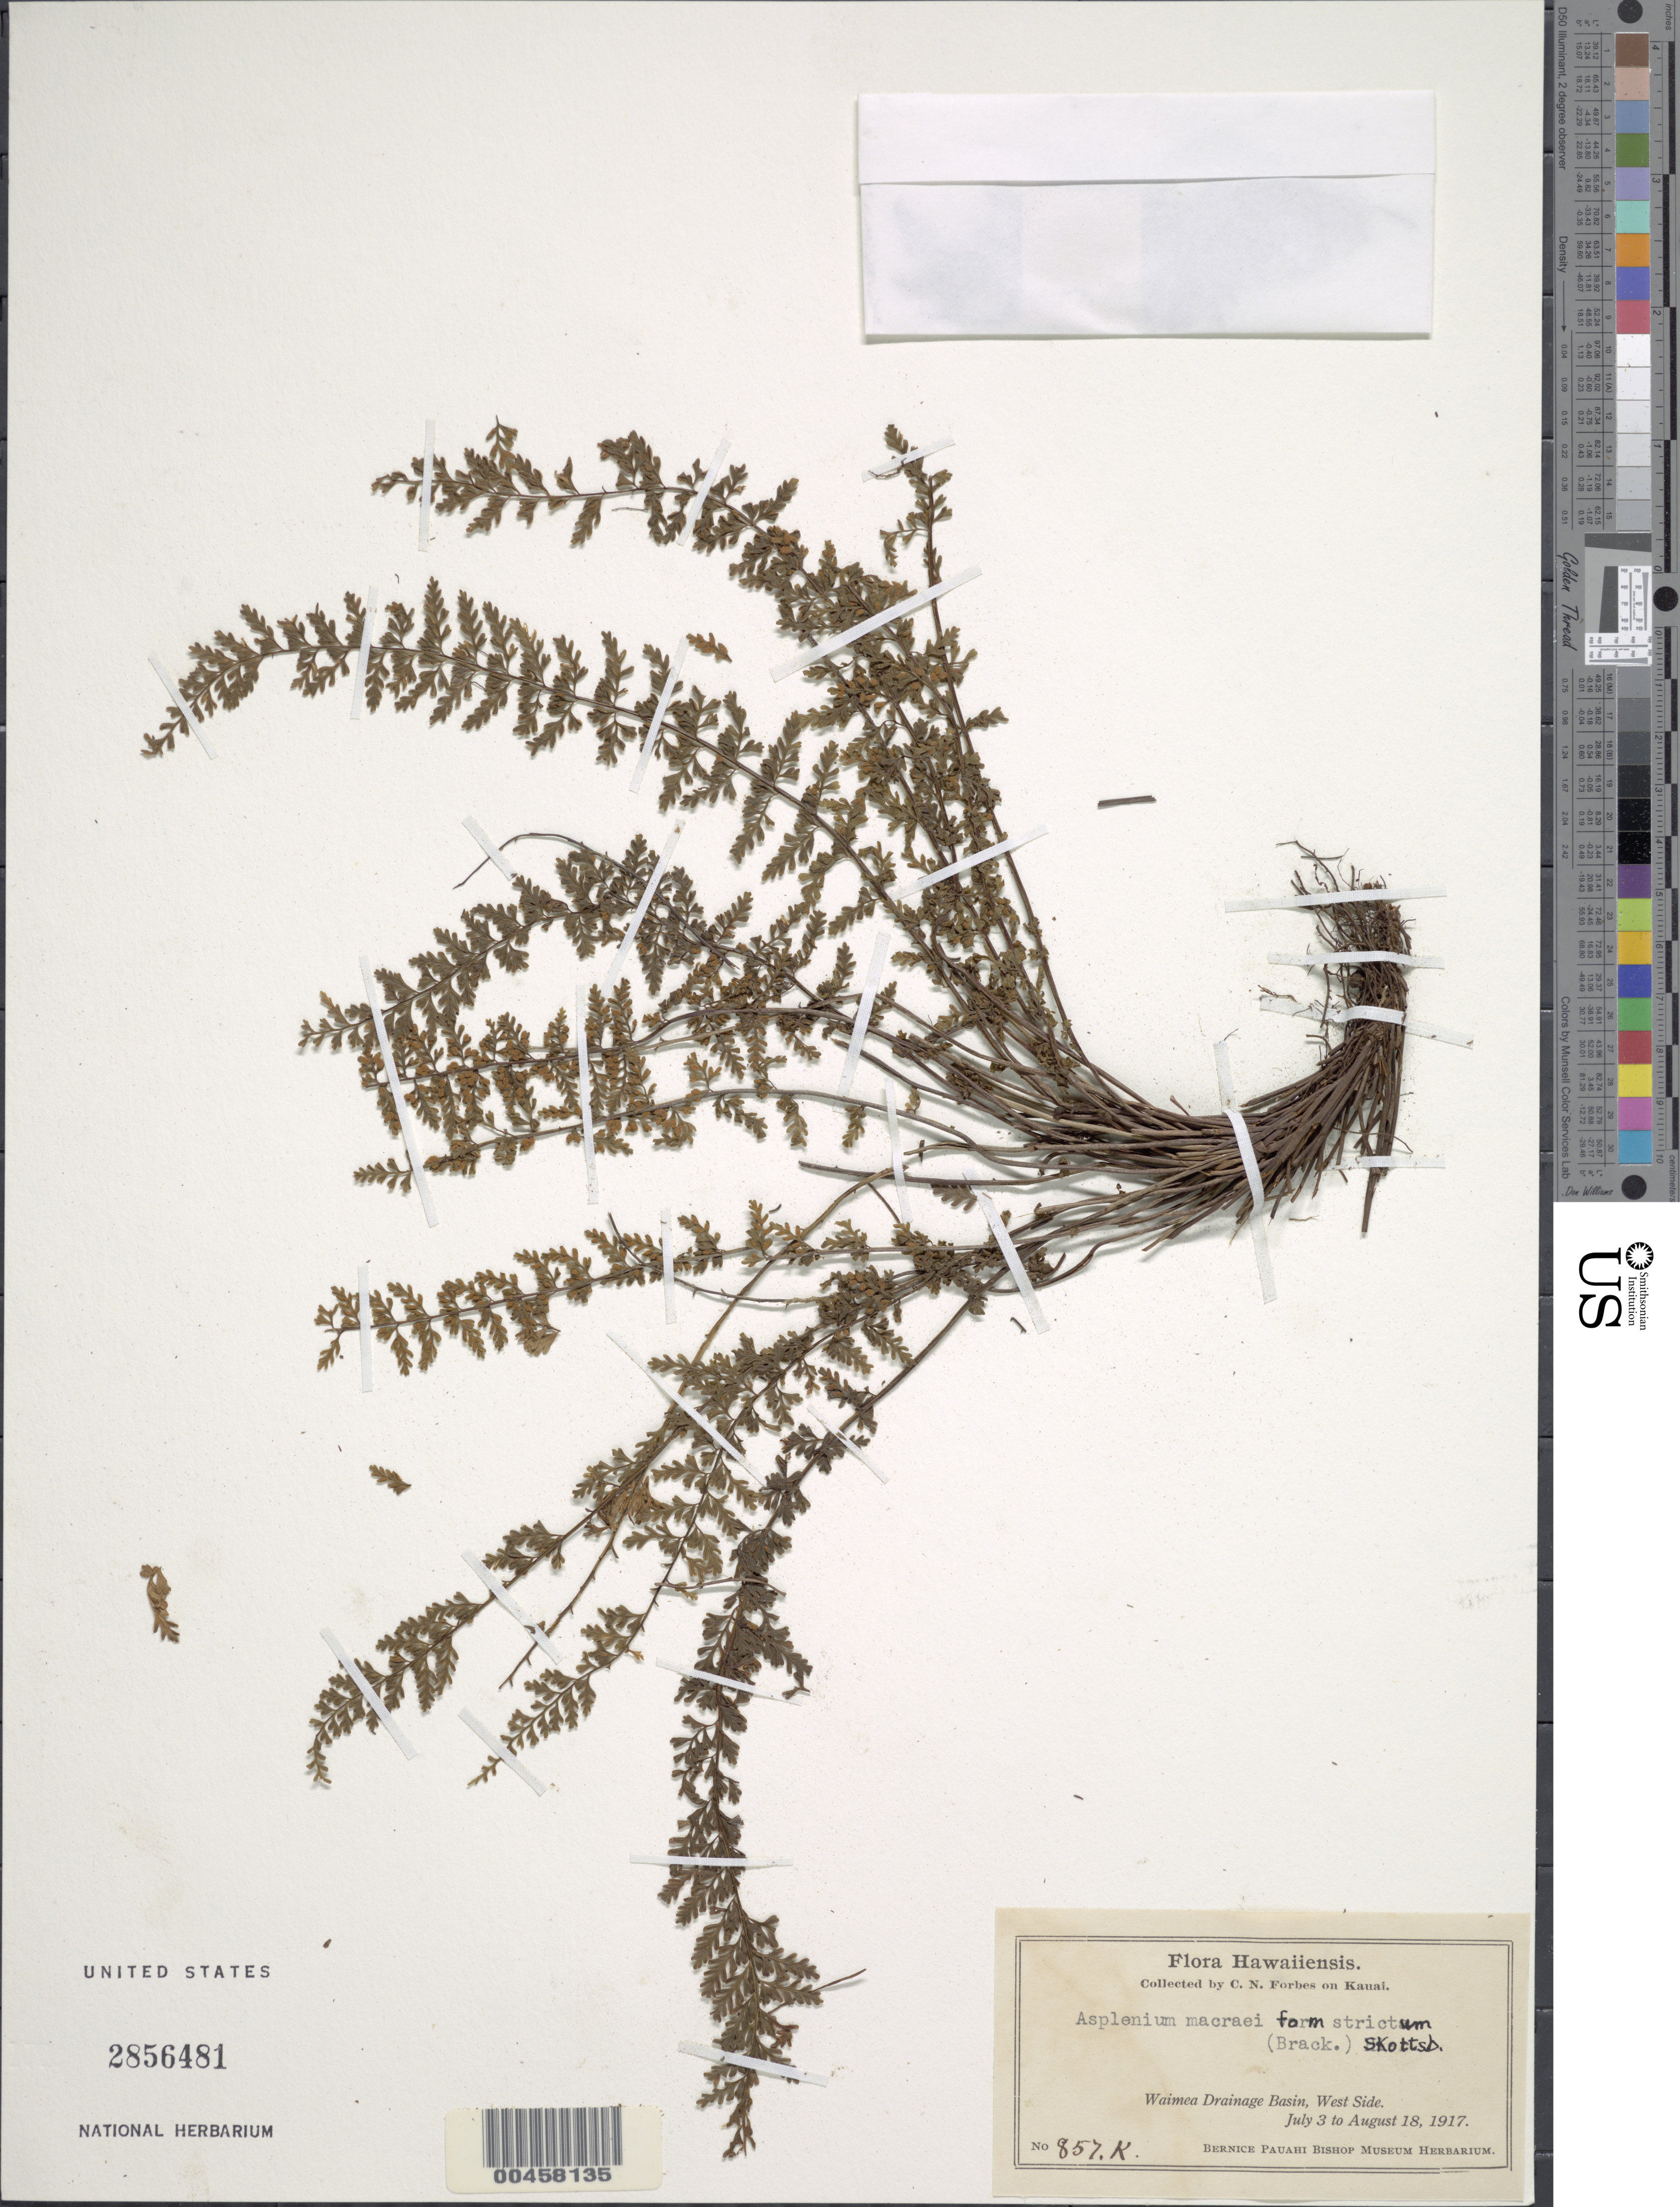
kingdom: Plantae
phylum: Tracheophyta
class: Polypodiopsida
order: Polypodiales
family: Aspleniaceae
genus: Asplenium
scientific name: Asplenium macraei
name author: Hook. & Grev.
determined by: Wagner, W. L., (BOT), Smithsonian Institution - National Museum of Natural History (UNITED STATES)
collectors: C. N. Forbes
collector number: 857.K.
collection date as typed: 3 Jul 1917 to 18 Aug 1917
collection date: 1917-07-03/1917-08-18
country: United States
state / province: Hawaii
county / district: Kauai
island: Kaua'i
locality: Waimea Drainage Basin, West Side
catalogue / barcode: US 2856481